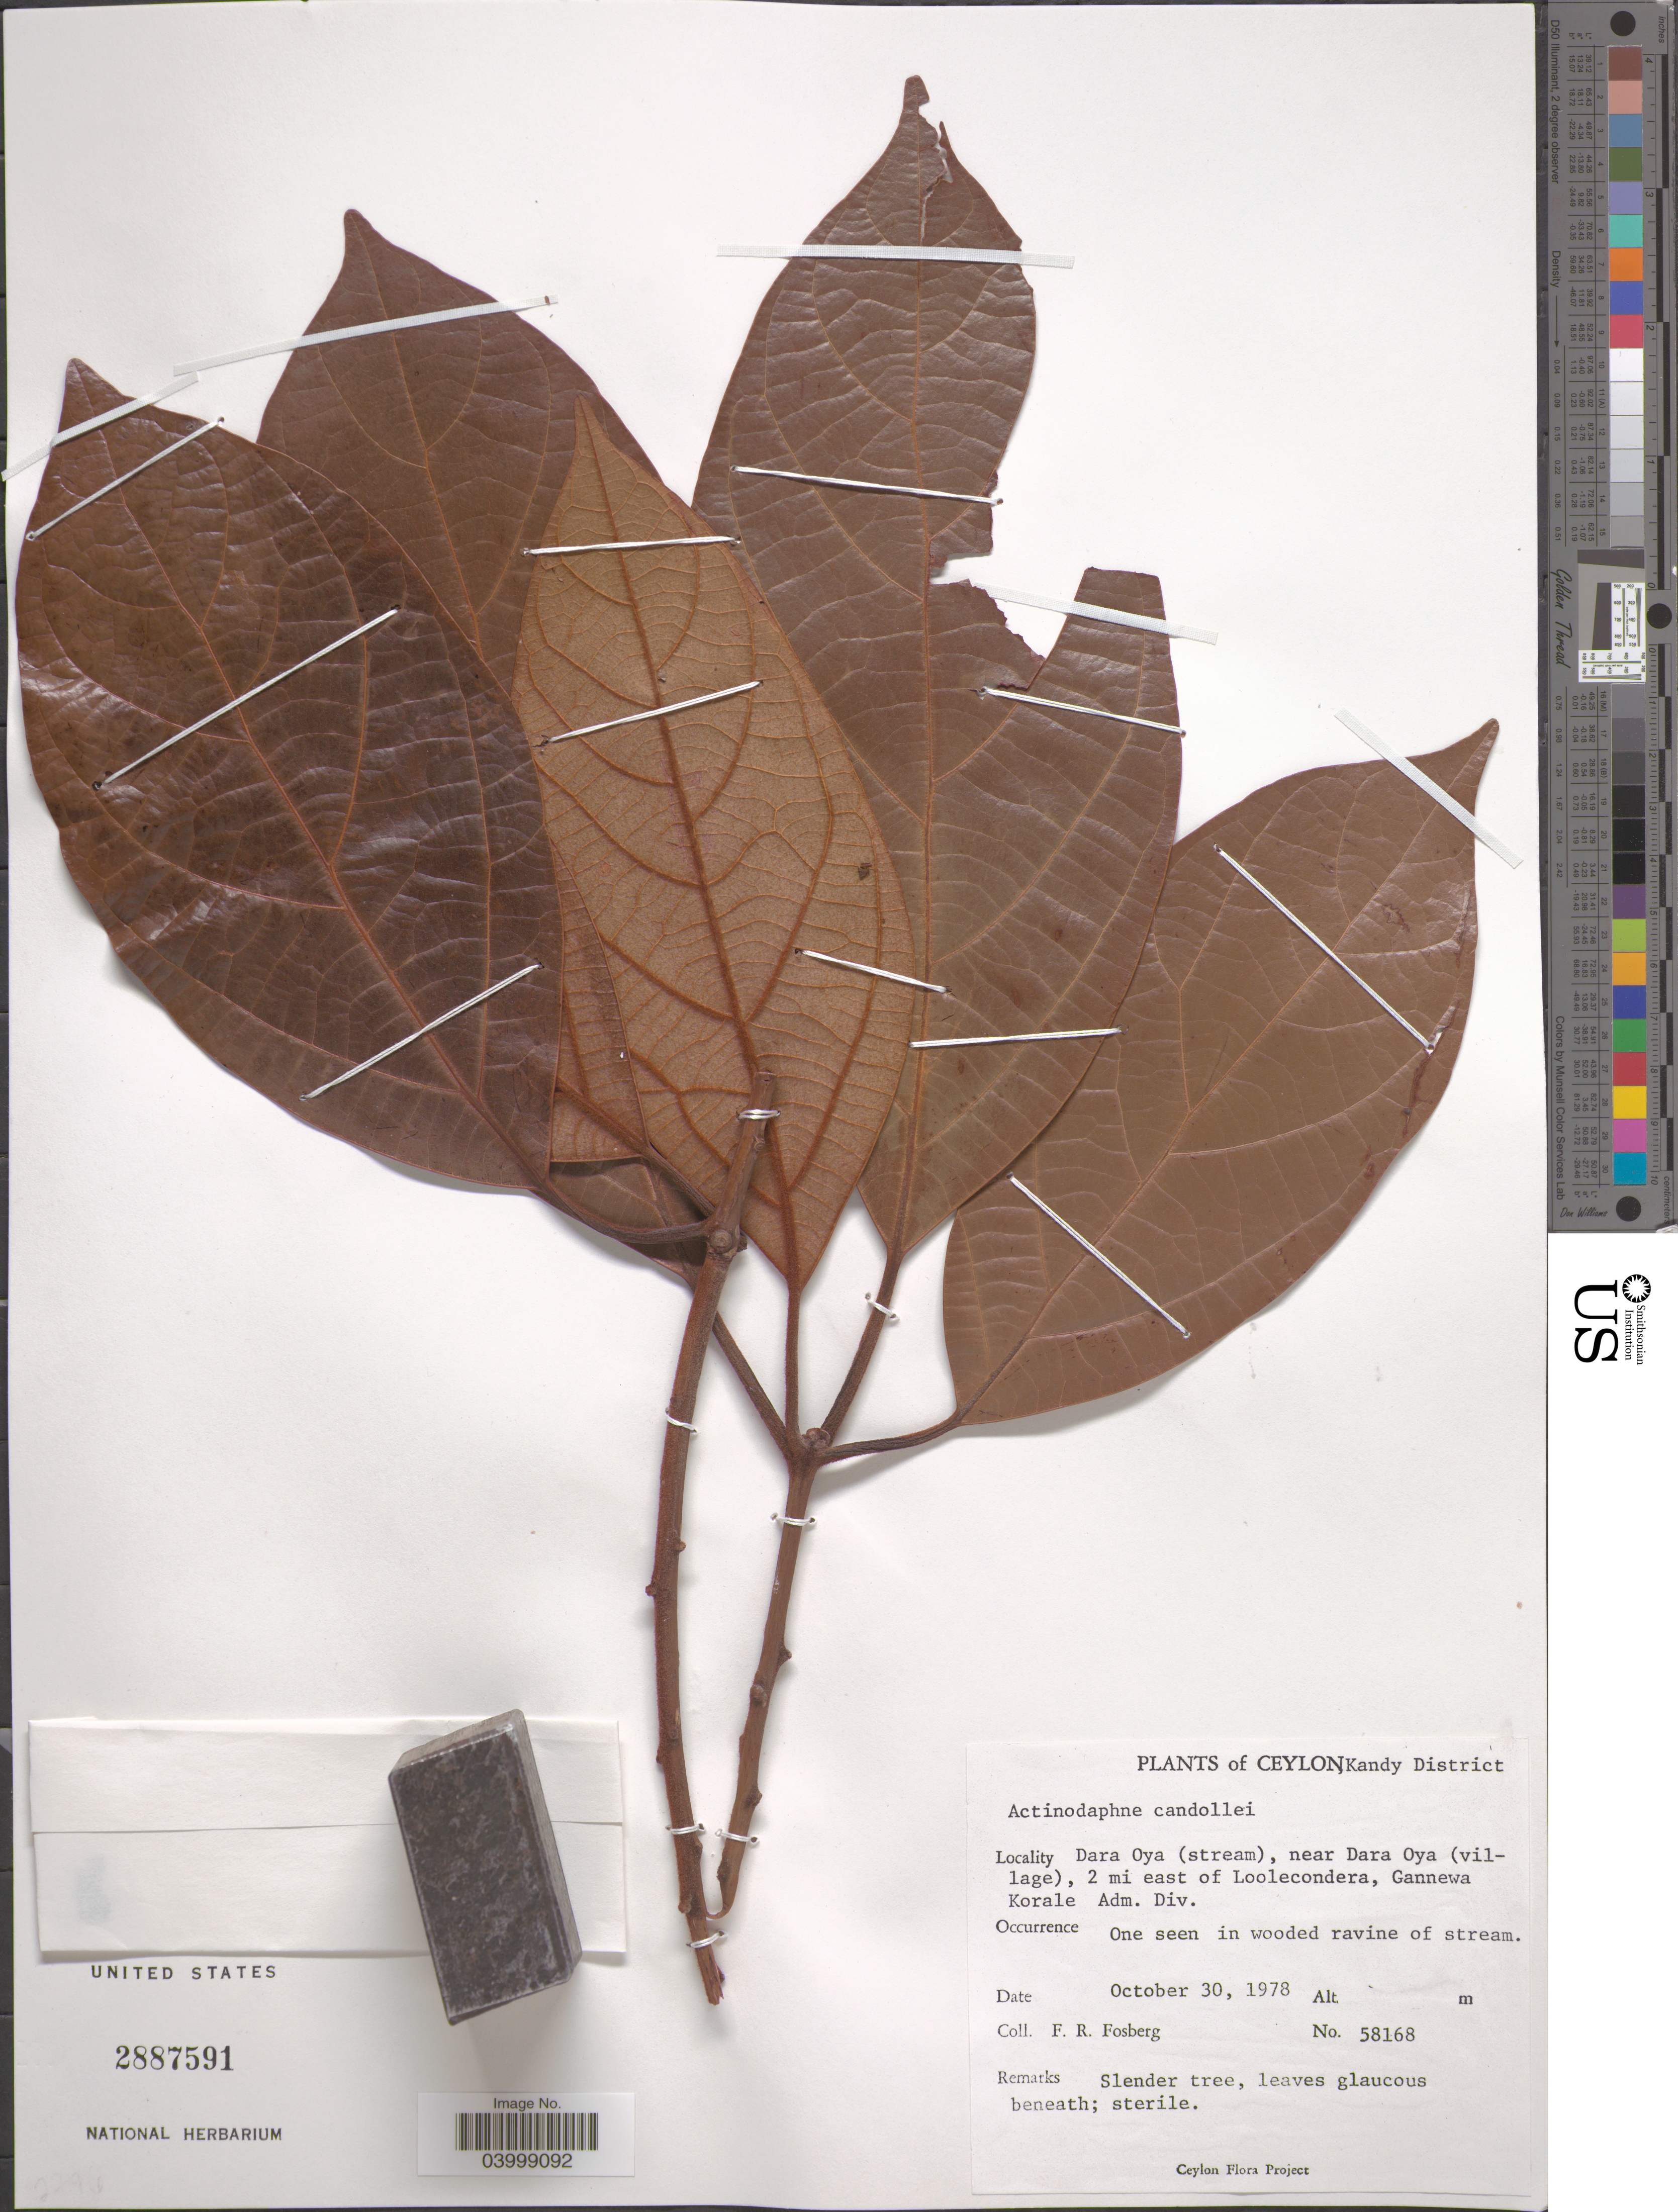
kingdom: Plantae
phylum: Tracheophyta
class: Magnoliopsida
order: Laurales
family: Lauraceae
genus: Actinodaphne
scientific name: Actinodaphne candolleana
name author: Meisn.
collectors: F. R. Fosberg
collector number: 58168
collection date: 1978-10-30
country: Sri Lanka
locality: Ceylon. Kandy District. Dara Oya (stream), near Dara Oya (village), 2 mi east of Loolecondera, Gannewa Korale Adm.Div.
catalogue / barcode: US 2887591